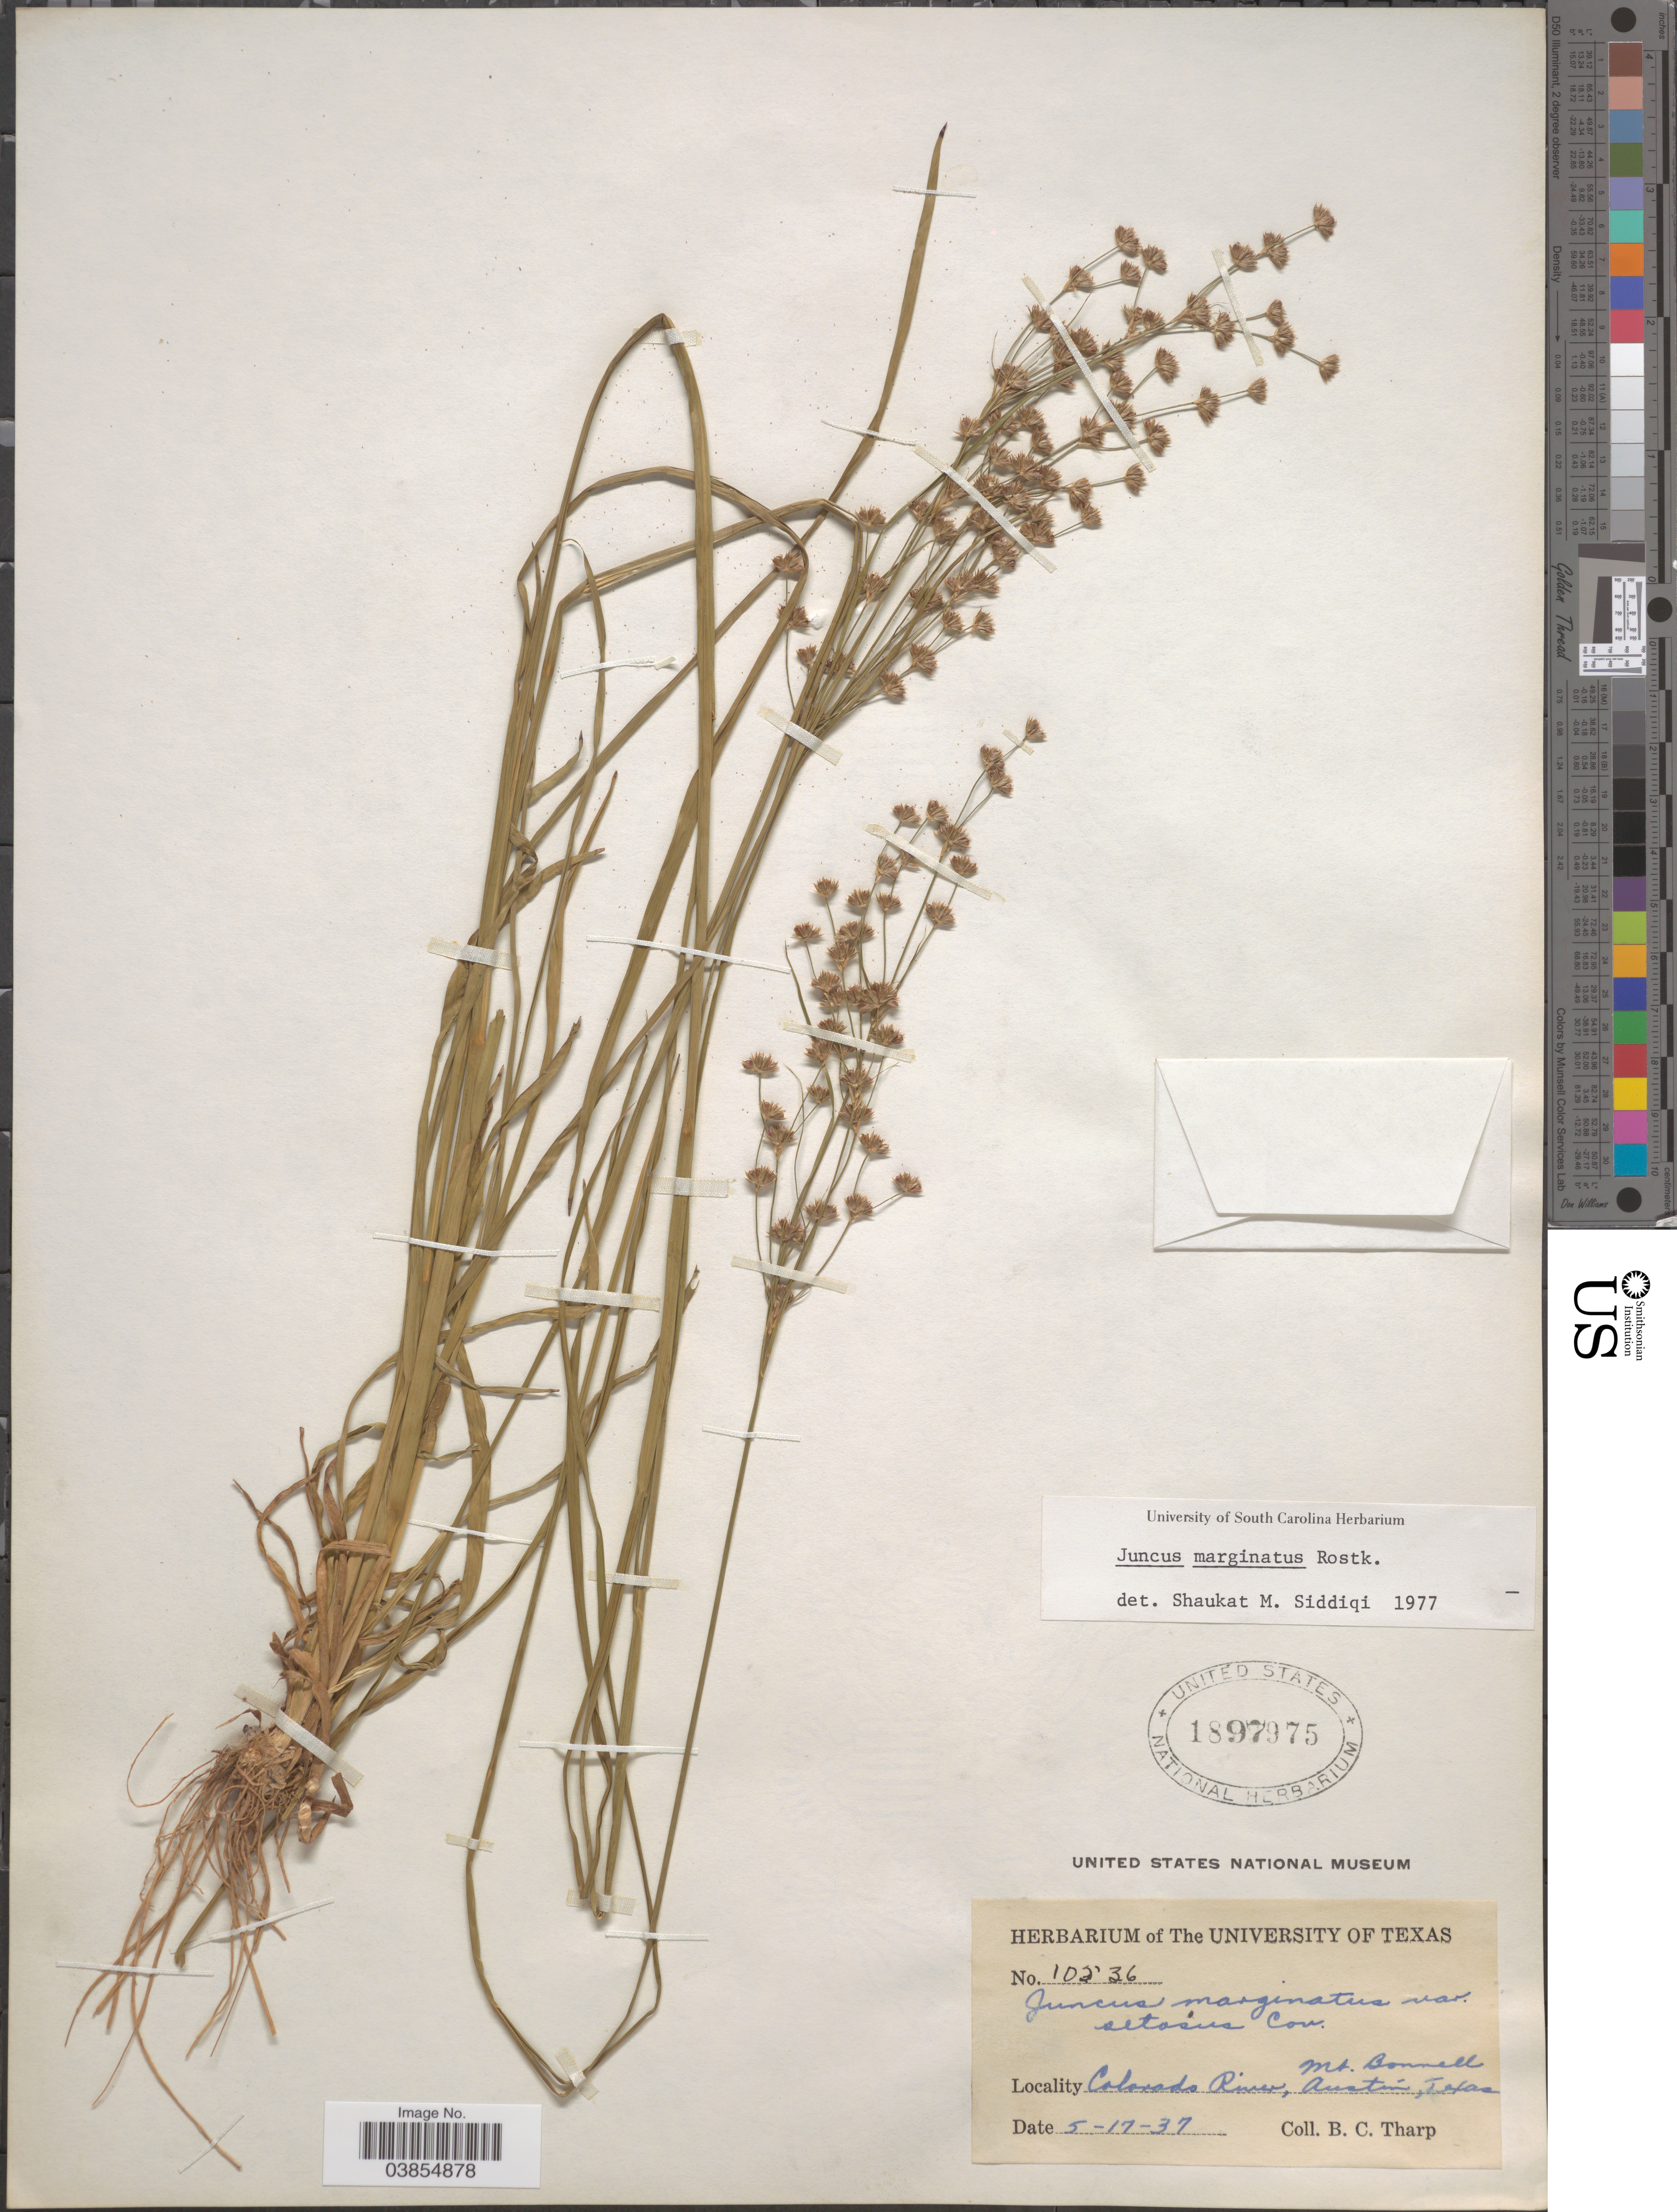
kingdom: Plantae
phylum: Tracheophyta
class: Liliopsida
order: Poales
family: Juncaceae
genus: Juncus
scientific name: Juncus marginatus var. setosus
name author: Coville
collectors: B. C. Tharp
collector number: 10536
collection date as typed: Transcribed d/m/y: 17/5/37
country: United States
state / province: Texas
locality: Colorado River, Mt. Bonnell, Austin.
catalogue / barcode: US 1897975